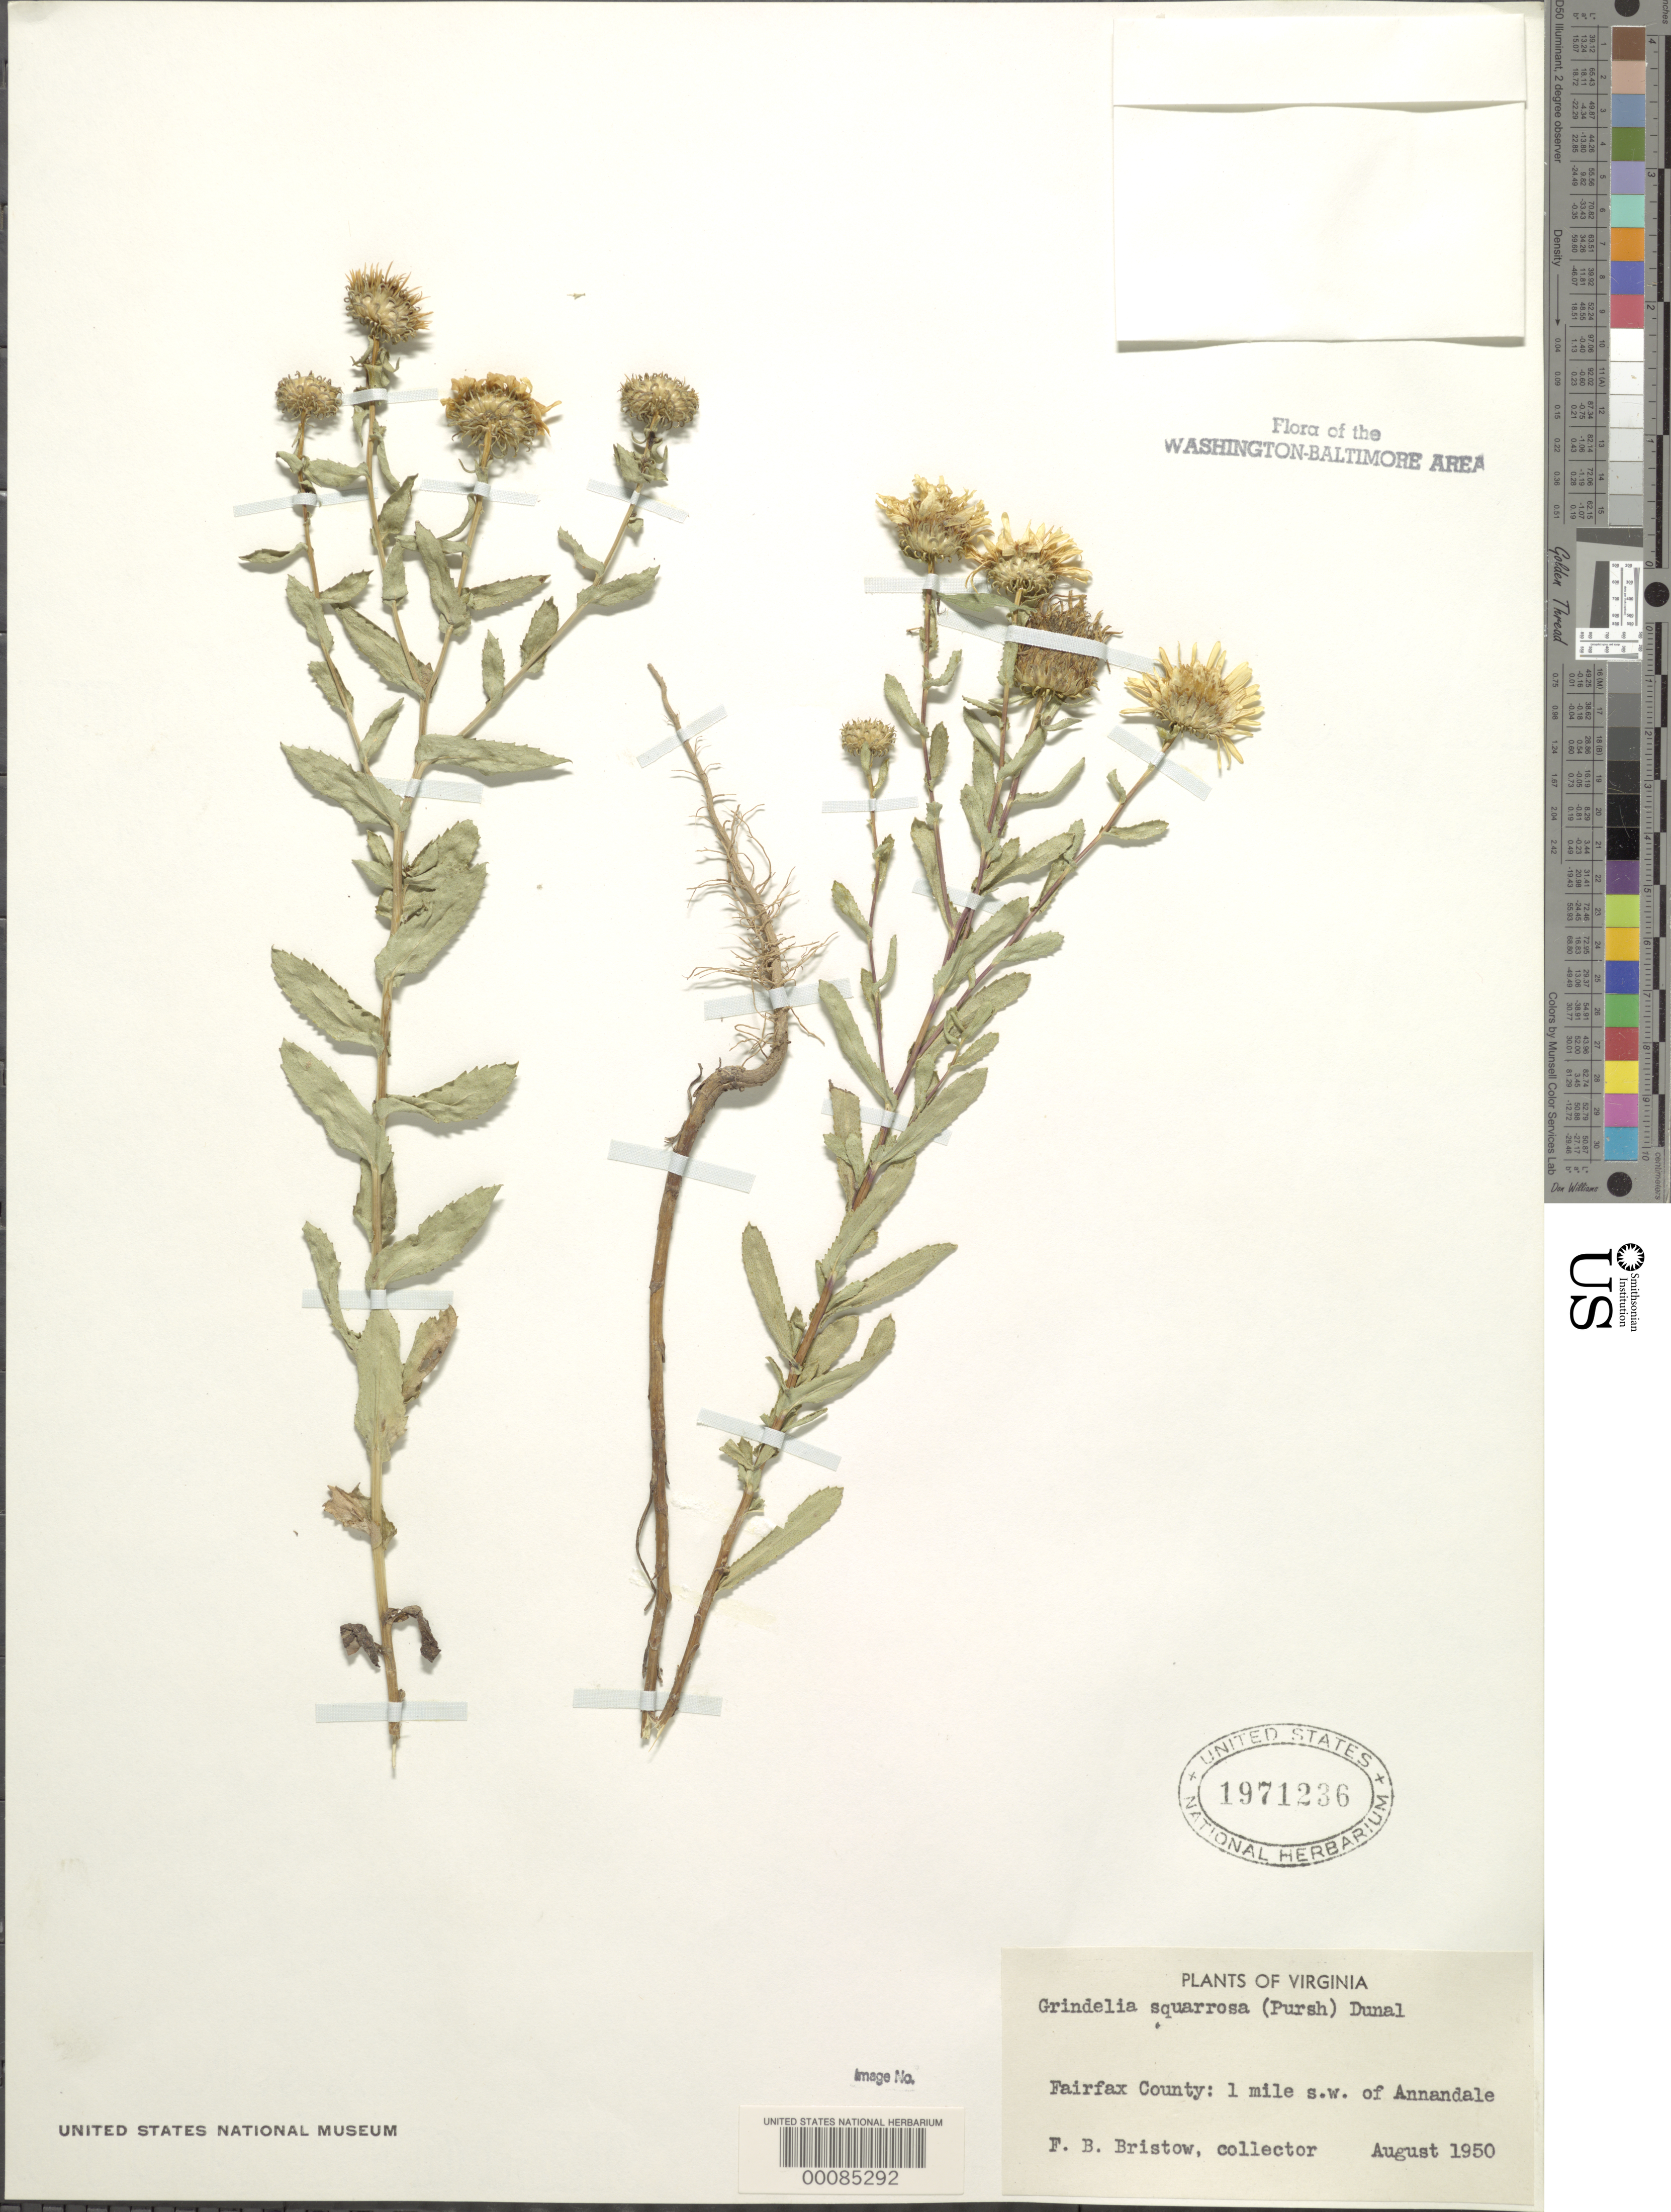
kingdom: Plantae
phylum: Tracheophyta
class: Magnoliopsida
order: Asterales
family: Asteraceae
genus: Grindelia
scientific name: Grindelia squarrosa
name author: (Pursh) Dunal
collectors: F. Bristow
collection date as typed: Aug 1950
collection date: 1950-08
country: United States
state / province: Virginia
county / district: Fairfax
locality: SW of Annandale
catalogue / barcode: US 1971236